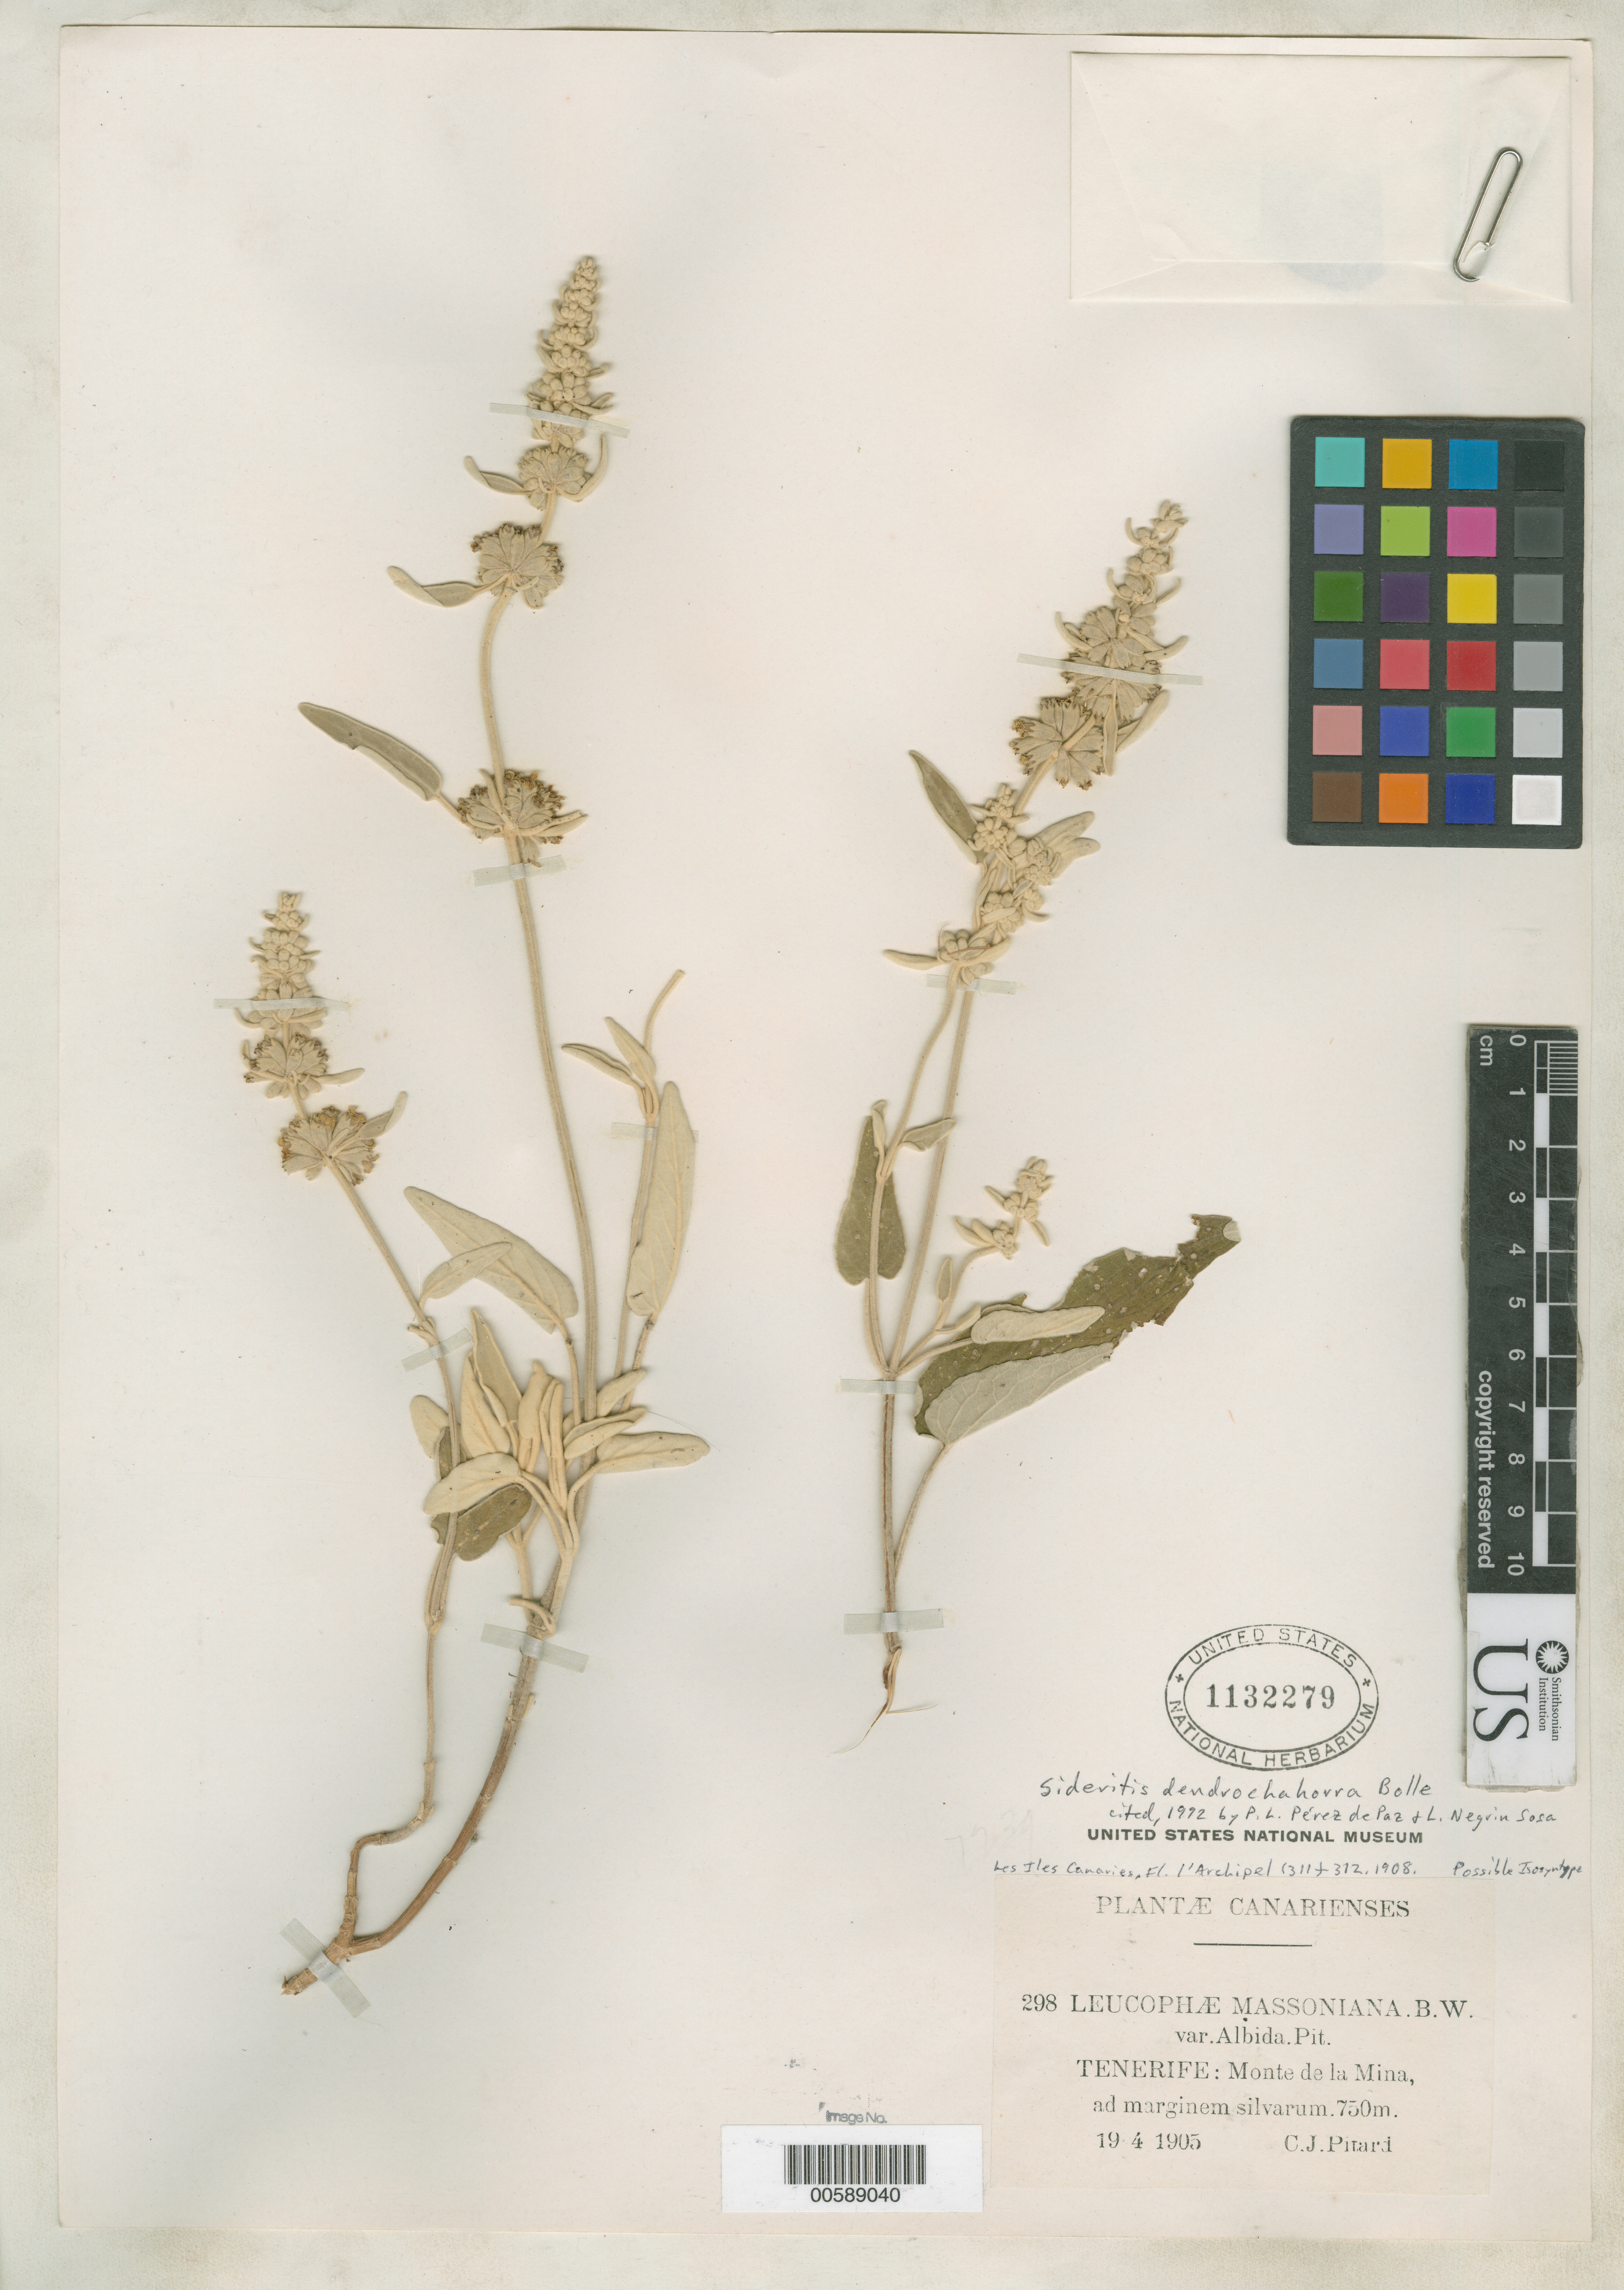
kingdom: Plantae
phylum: Tracheophyta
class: Magnoliopsida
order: Lamiales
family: Lamiaceae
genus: Leucophae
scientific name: Leucophae massoniana var. albida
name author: Pit.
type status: Possible Isosyntype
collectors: C. Pitard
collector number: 298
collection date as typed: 19 Apr 1905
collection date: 1905-04-19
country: Spain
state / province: Canarias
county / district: Santa Cruz de Tenerife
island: Tenerife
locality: Montede La Mina, ad. Marginem Silvarum.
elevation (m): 750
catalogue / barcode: US 1132279